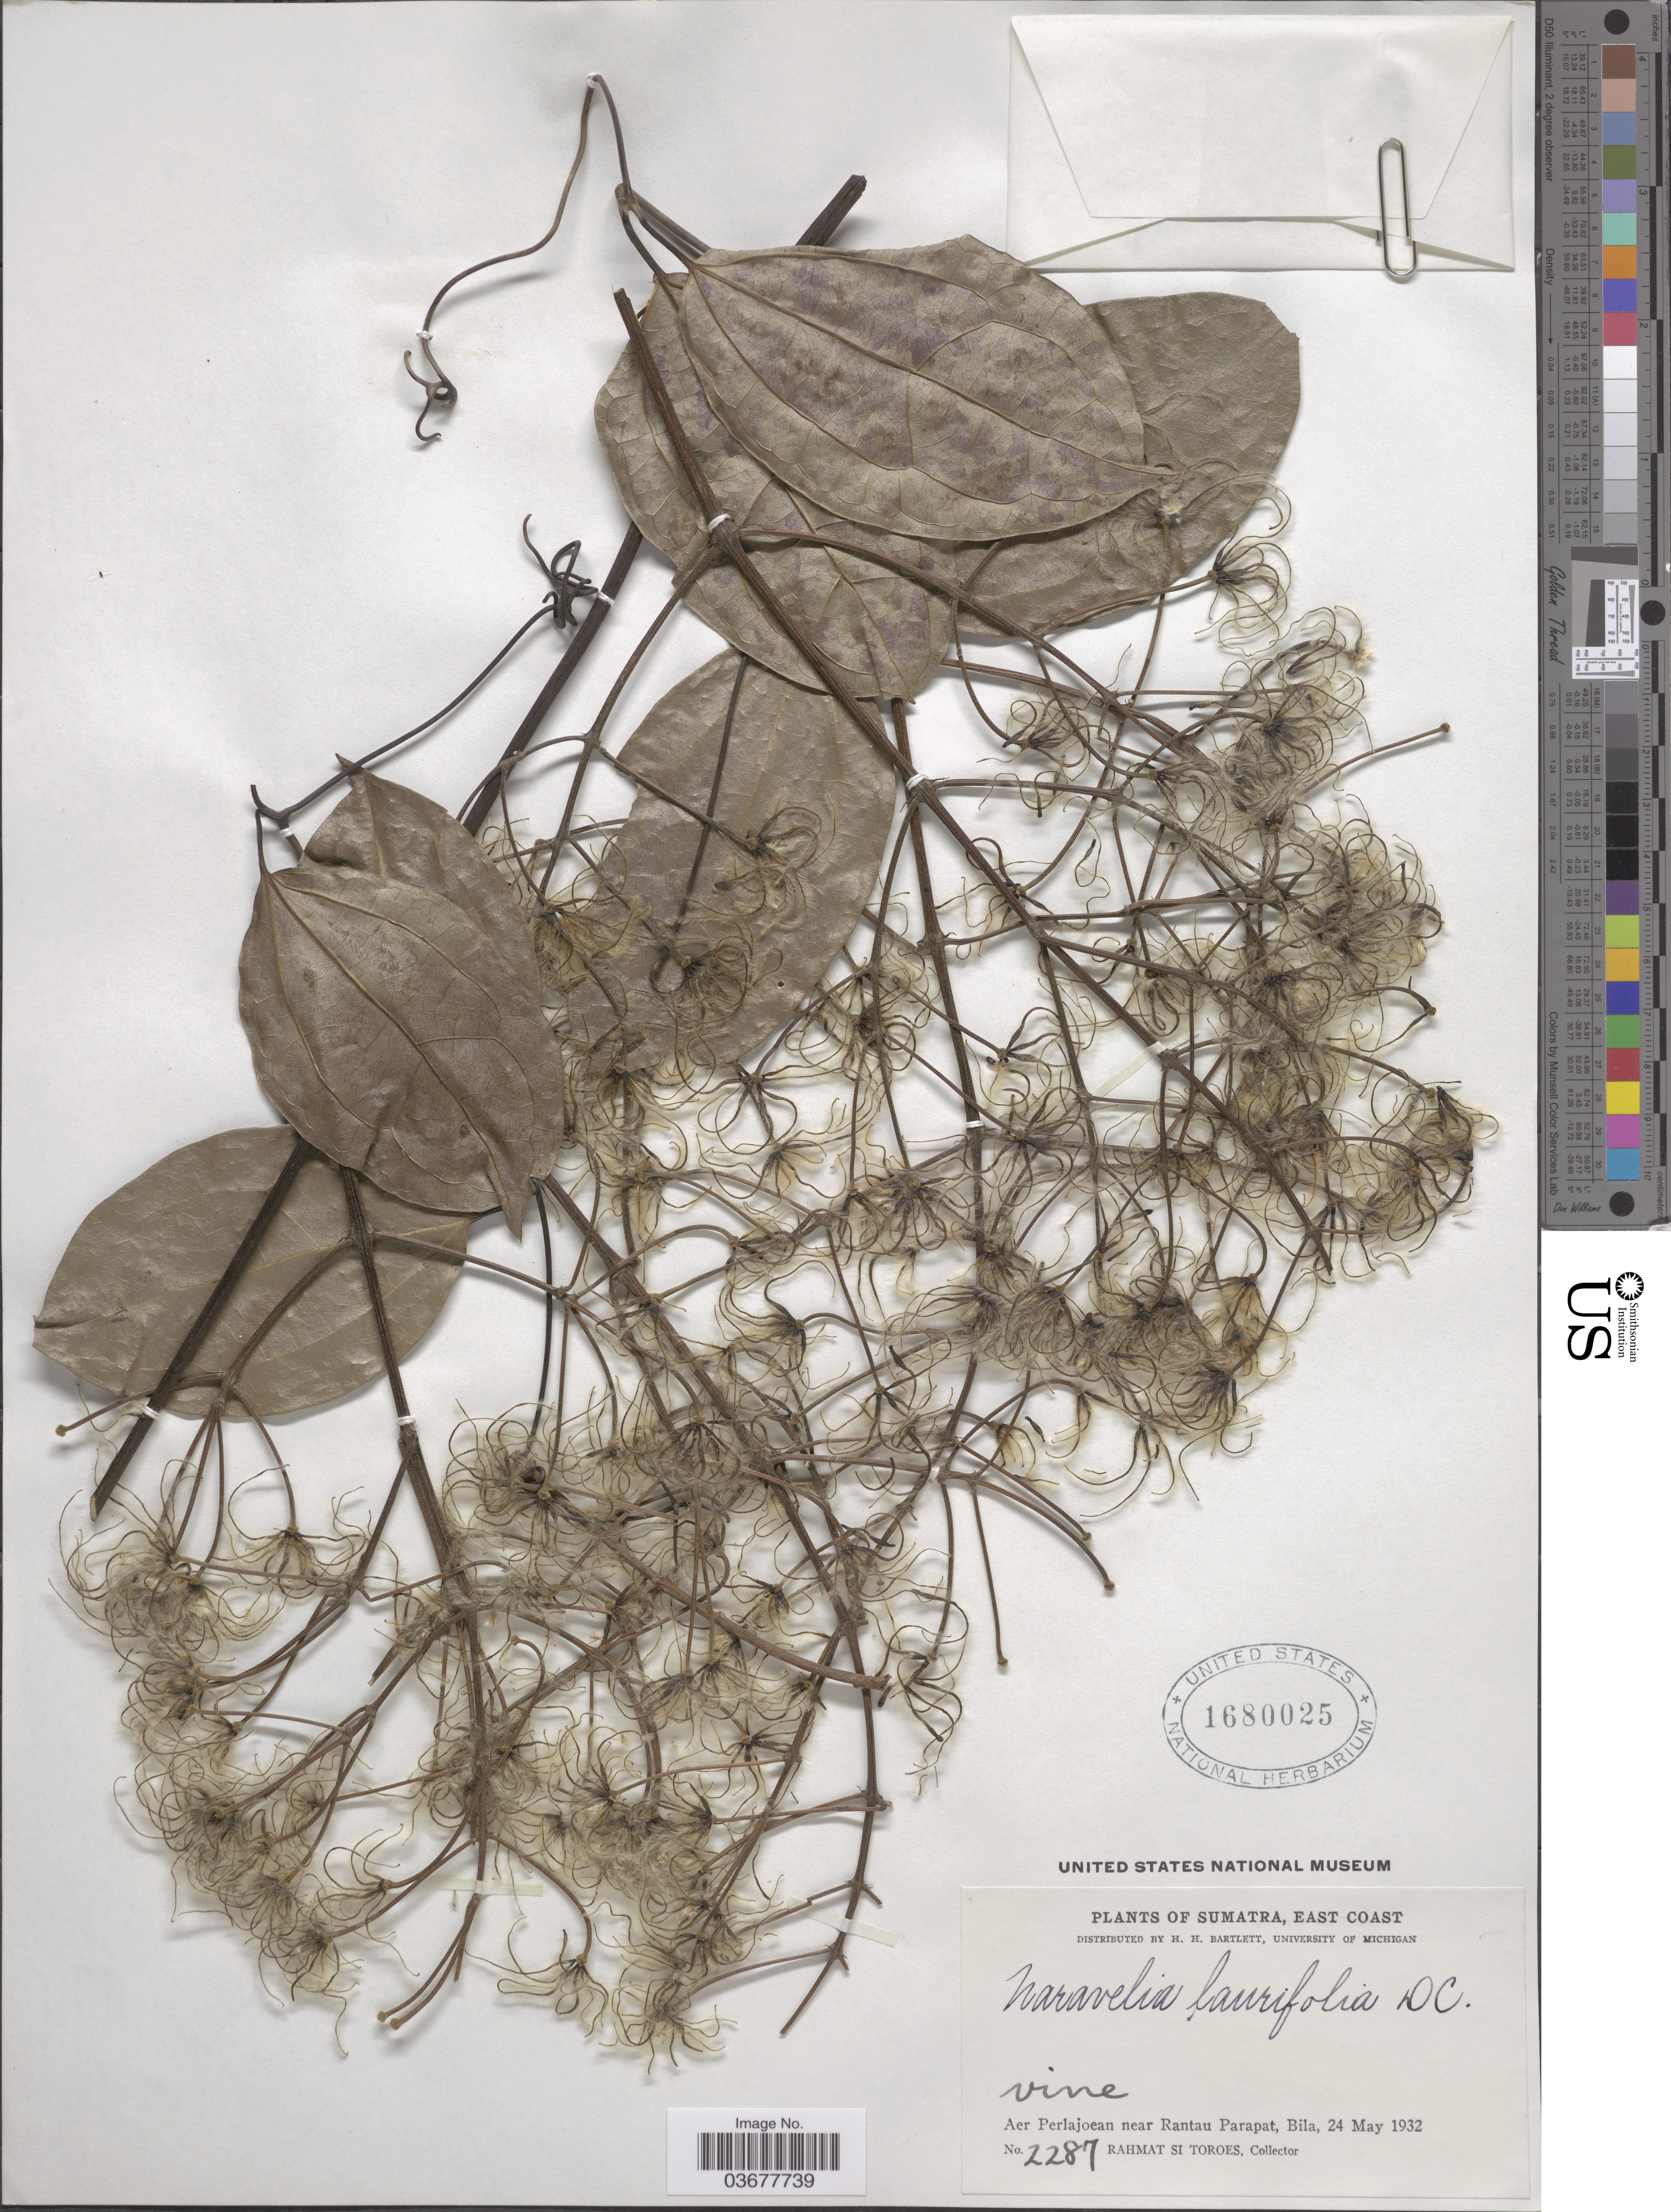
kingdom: Plantae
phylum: Tracheophyta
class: Magnoliopsida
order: Ranunculales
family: Ranunculaceae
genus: Clematis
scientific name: Clematis laurifolia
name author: Wall. ex Hook. f.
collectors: Rahmat Si Boeea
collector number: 2287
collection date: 1932-05-24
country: Indonesia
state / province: Sumatra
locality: East Coast. Aer Perlajoean near Rantau Parapat, Bila.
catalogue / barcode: US 1680025